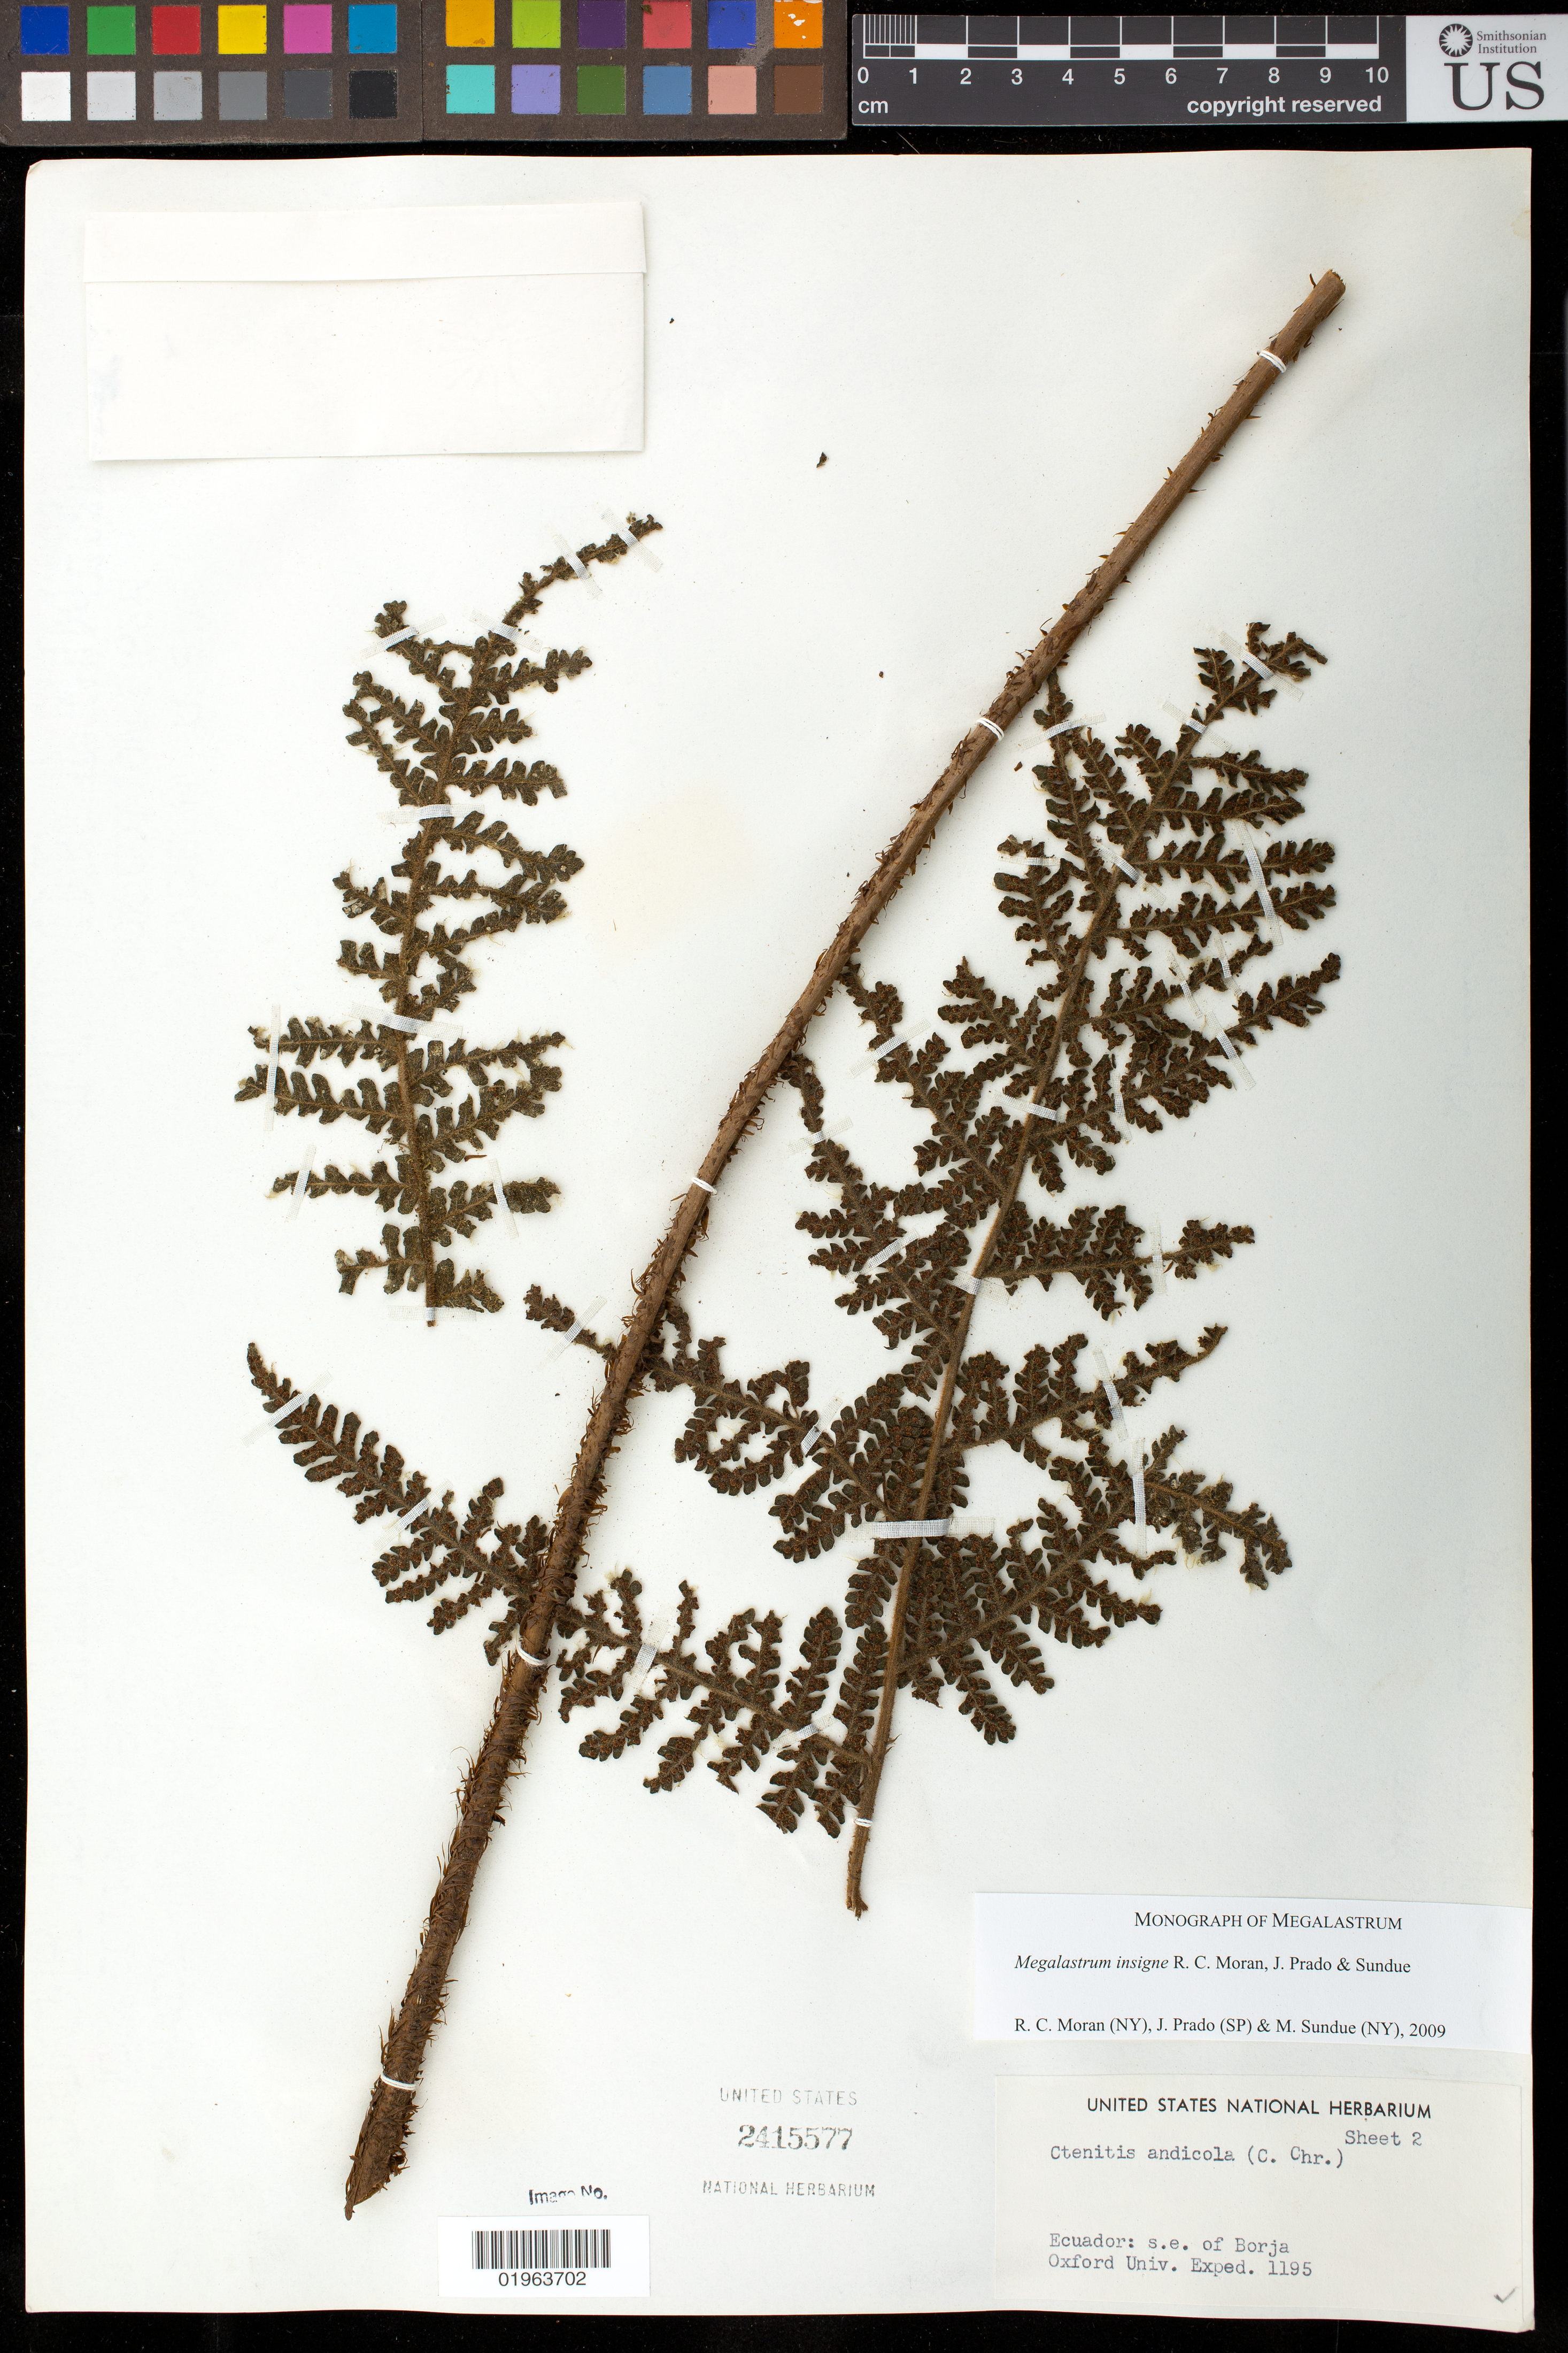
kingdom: Plantae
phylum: Tracheophyta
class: Polypodiopsida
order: Polypodiales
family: Dryopteridaceae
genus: Megalastrum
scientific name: Megalastrum insigne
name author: R.C. Moran et al.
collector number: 1195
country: Ecuador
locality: SE of Borja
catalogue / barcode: US 2415577